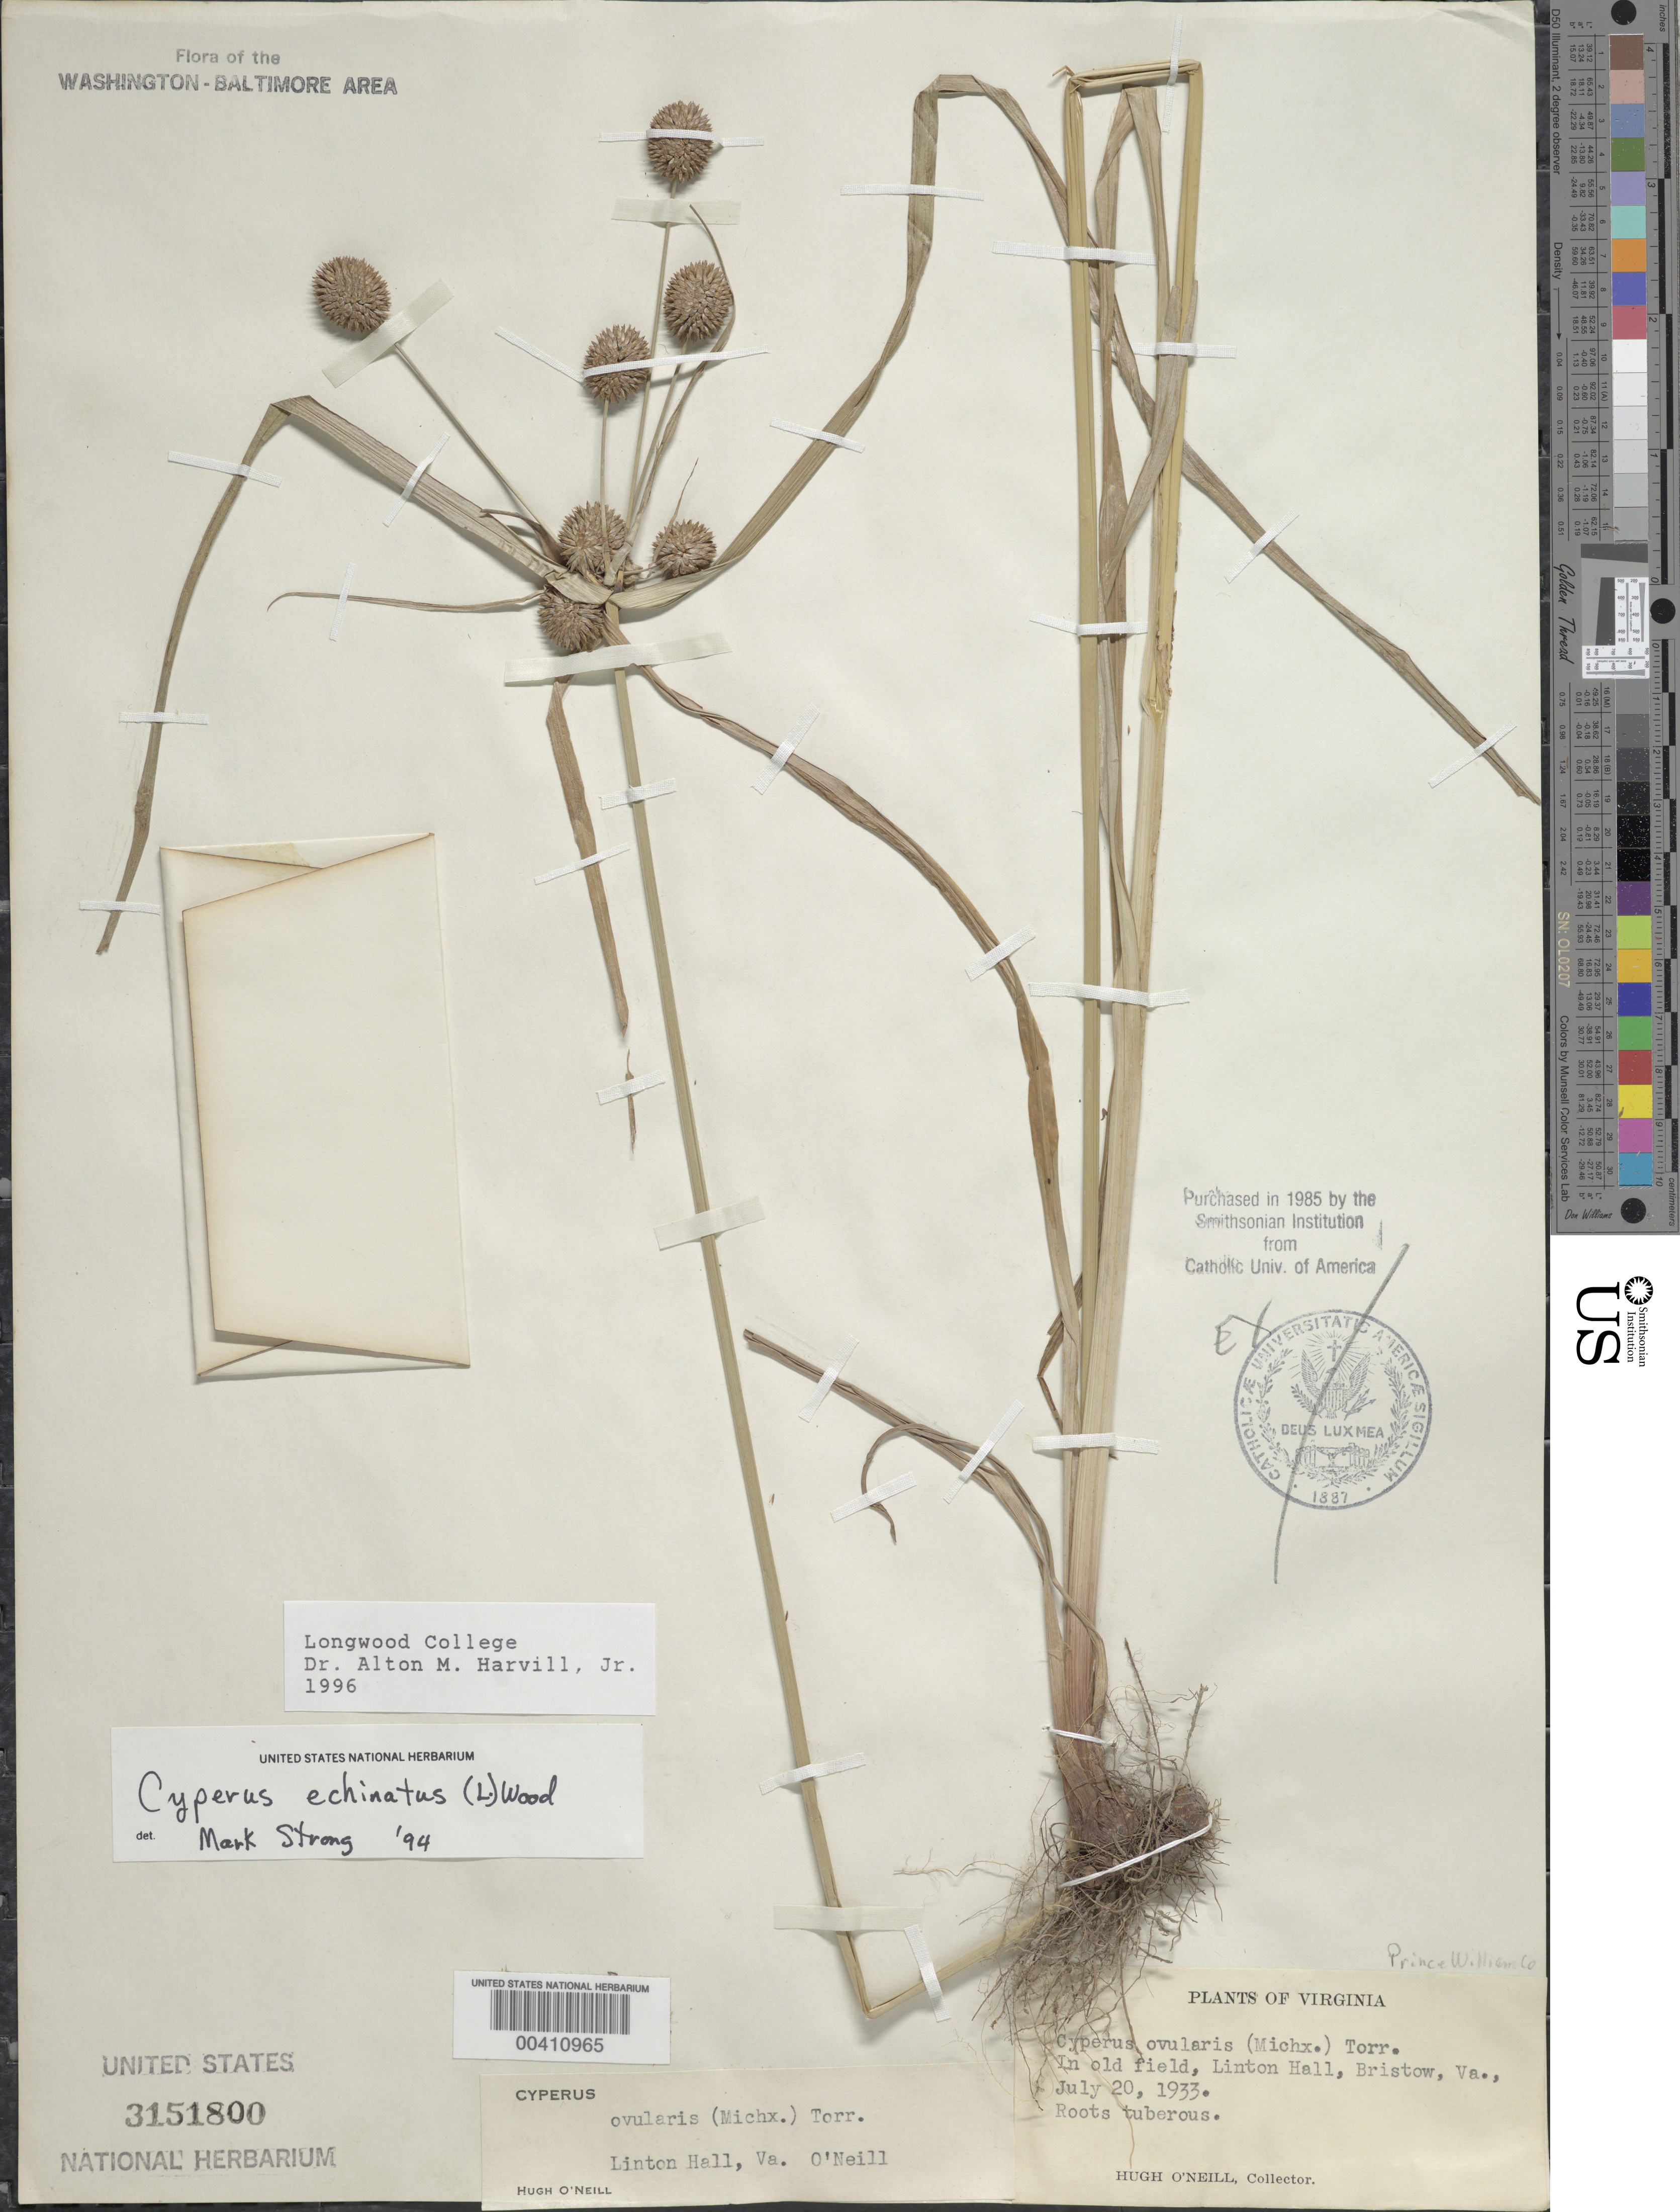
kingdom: Plantae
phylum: Tracheophyta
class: Liliopsida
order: Poales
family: Cyperaceae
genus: Cyperus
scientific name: Cyperus echinatus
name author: (L.) Alph. Wood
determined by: Strong, M. T., (US), Smithsonian Institution - National Museum of Natural History (UNITED STATES)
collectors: H. O'Neill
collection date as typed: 20 Jul 1933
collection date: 1933-07-20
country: United States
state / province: Virginia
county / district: Prince William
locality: Linton Hall, Bristow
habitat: In old field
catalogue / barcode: US 3151800